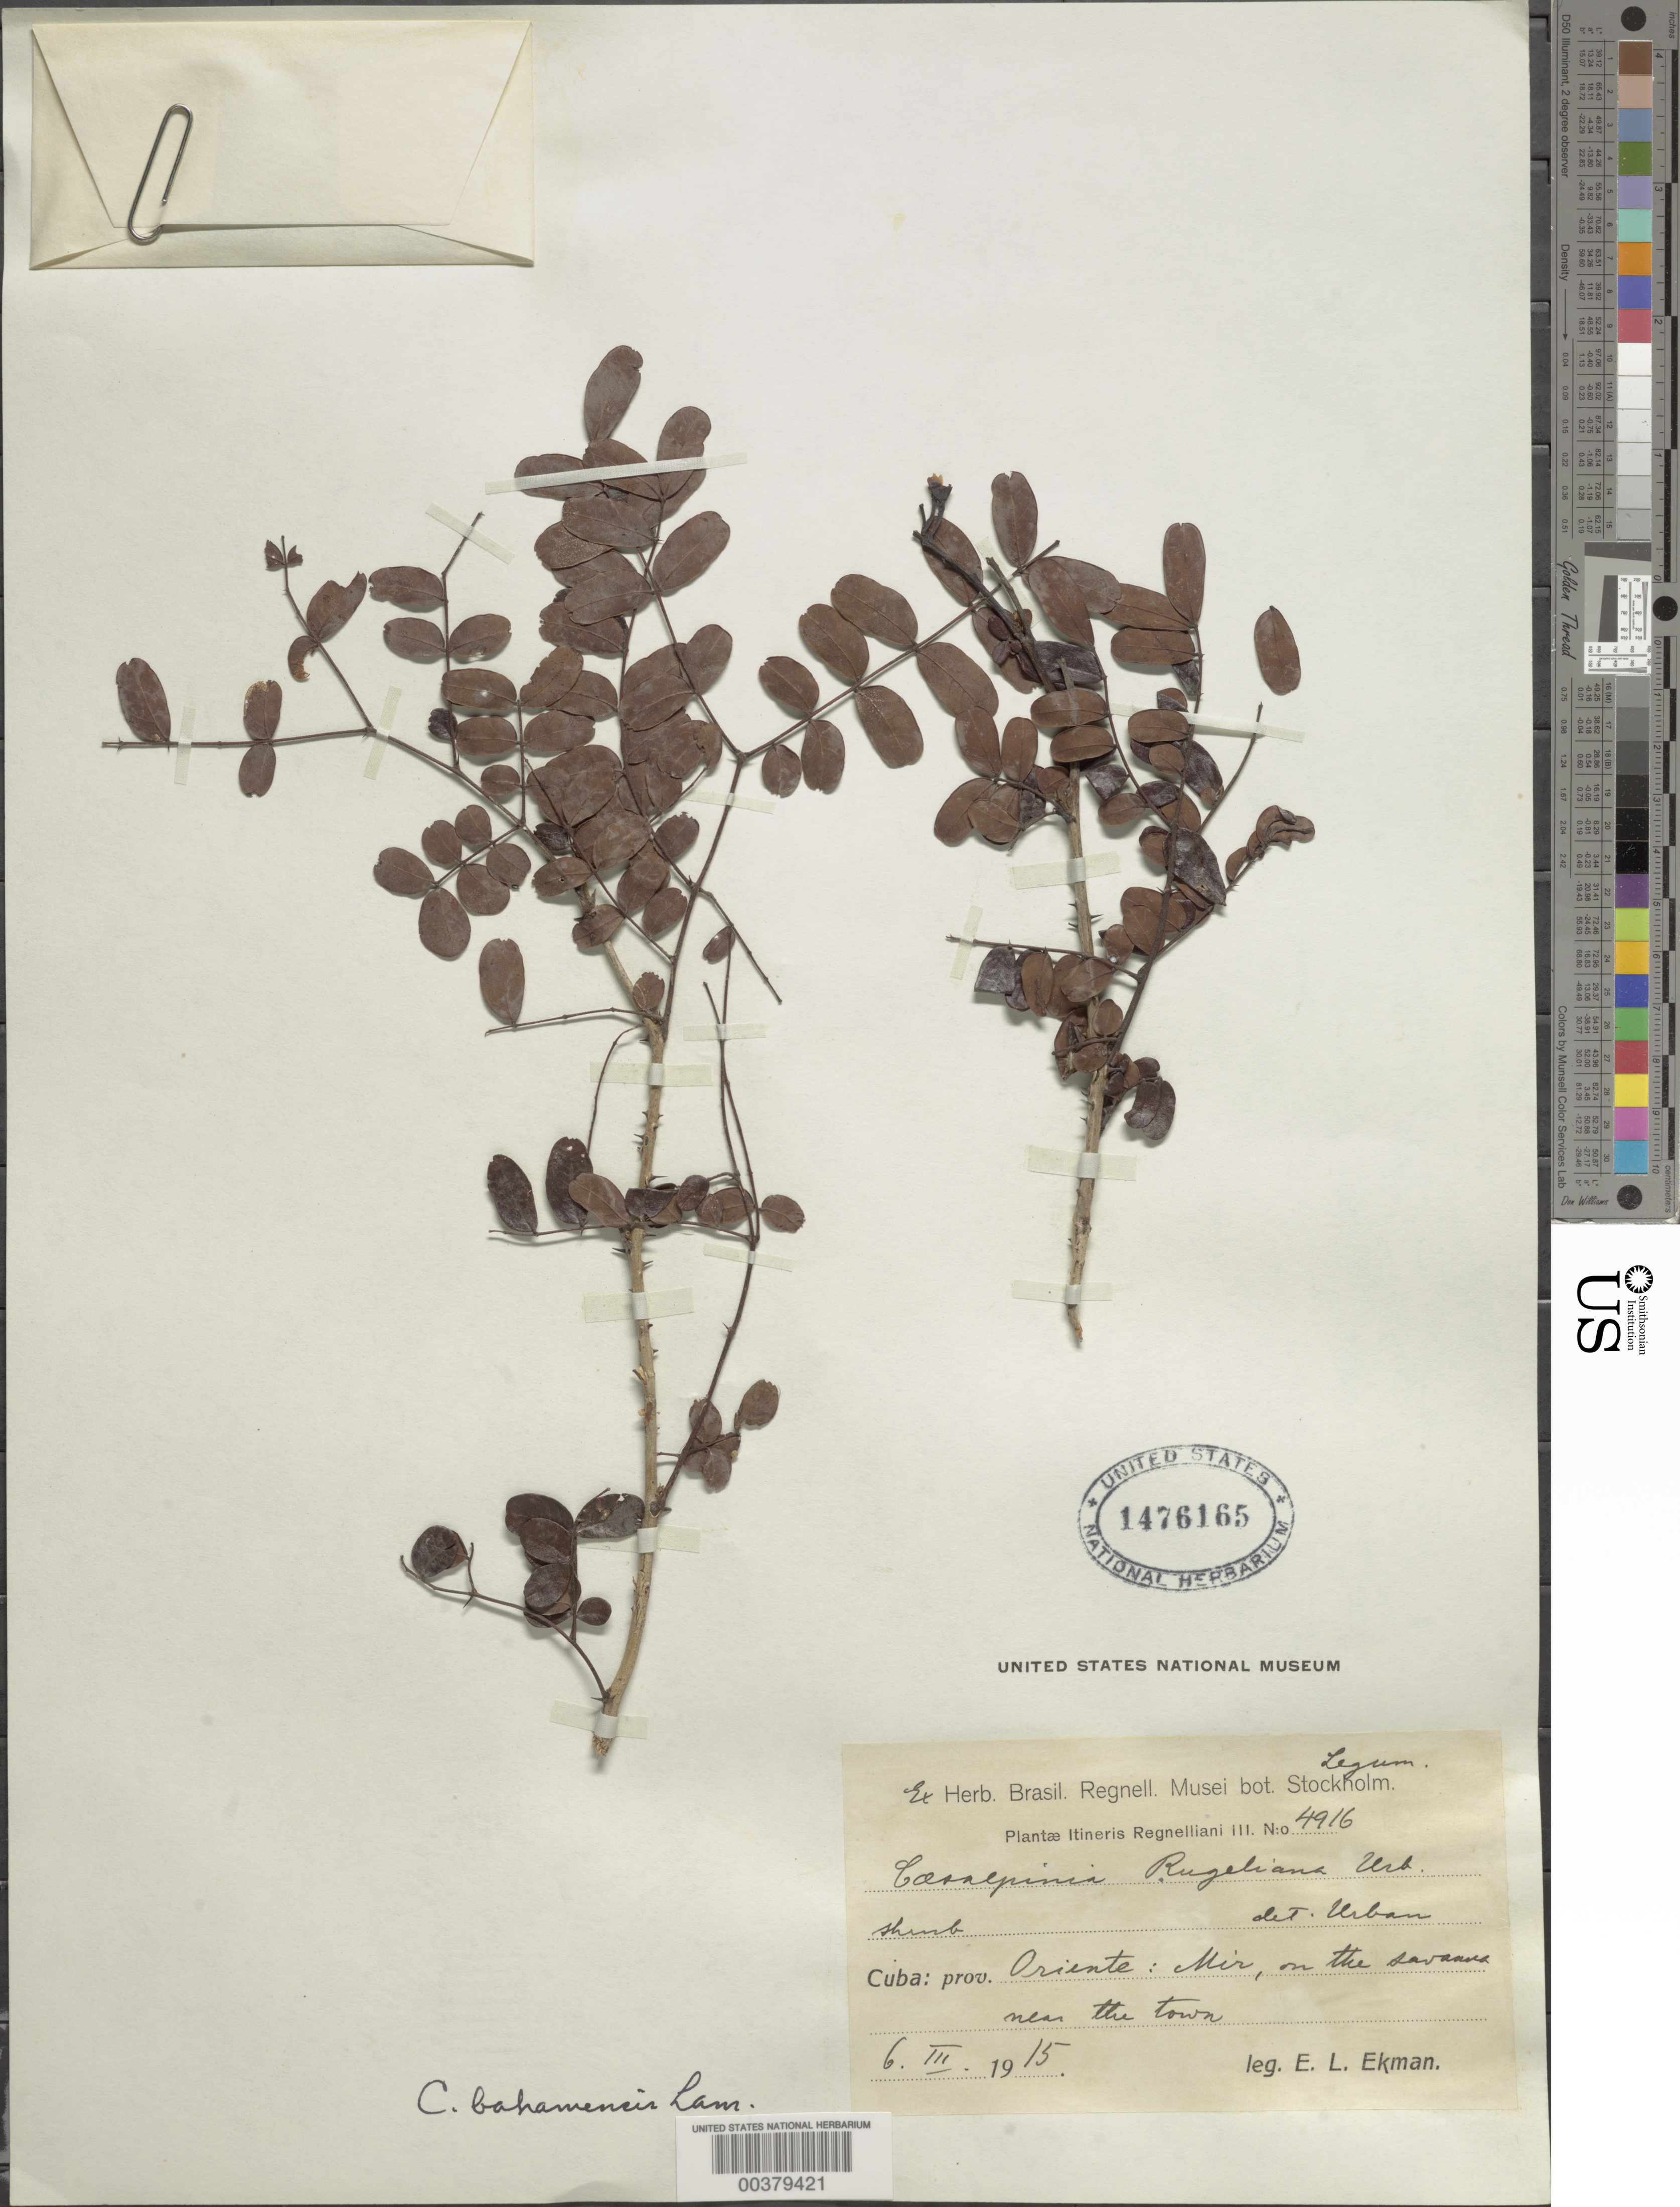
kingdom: Plantae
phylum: Tracheophyta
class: Magnoliopsida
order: Fabales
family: Fabaceae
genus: Caesalpinia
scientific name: Caesalpinia bahamensis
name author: Lam.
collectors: E. L. Ekman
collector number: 4916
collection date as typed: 06 Mar 1915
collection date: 1915-03-06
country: Cuba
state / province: Oriente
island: Greater Antilles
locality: Mir, on the savanas near town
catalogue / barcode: US 1476165